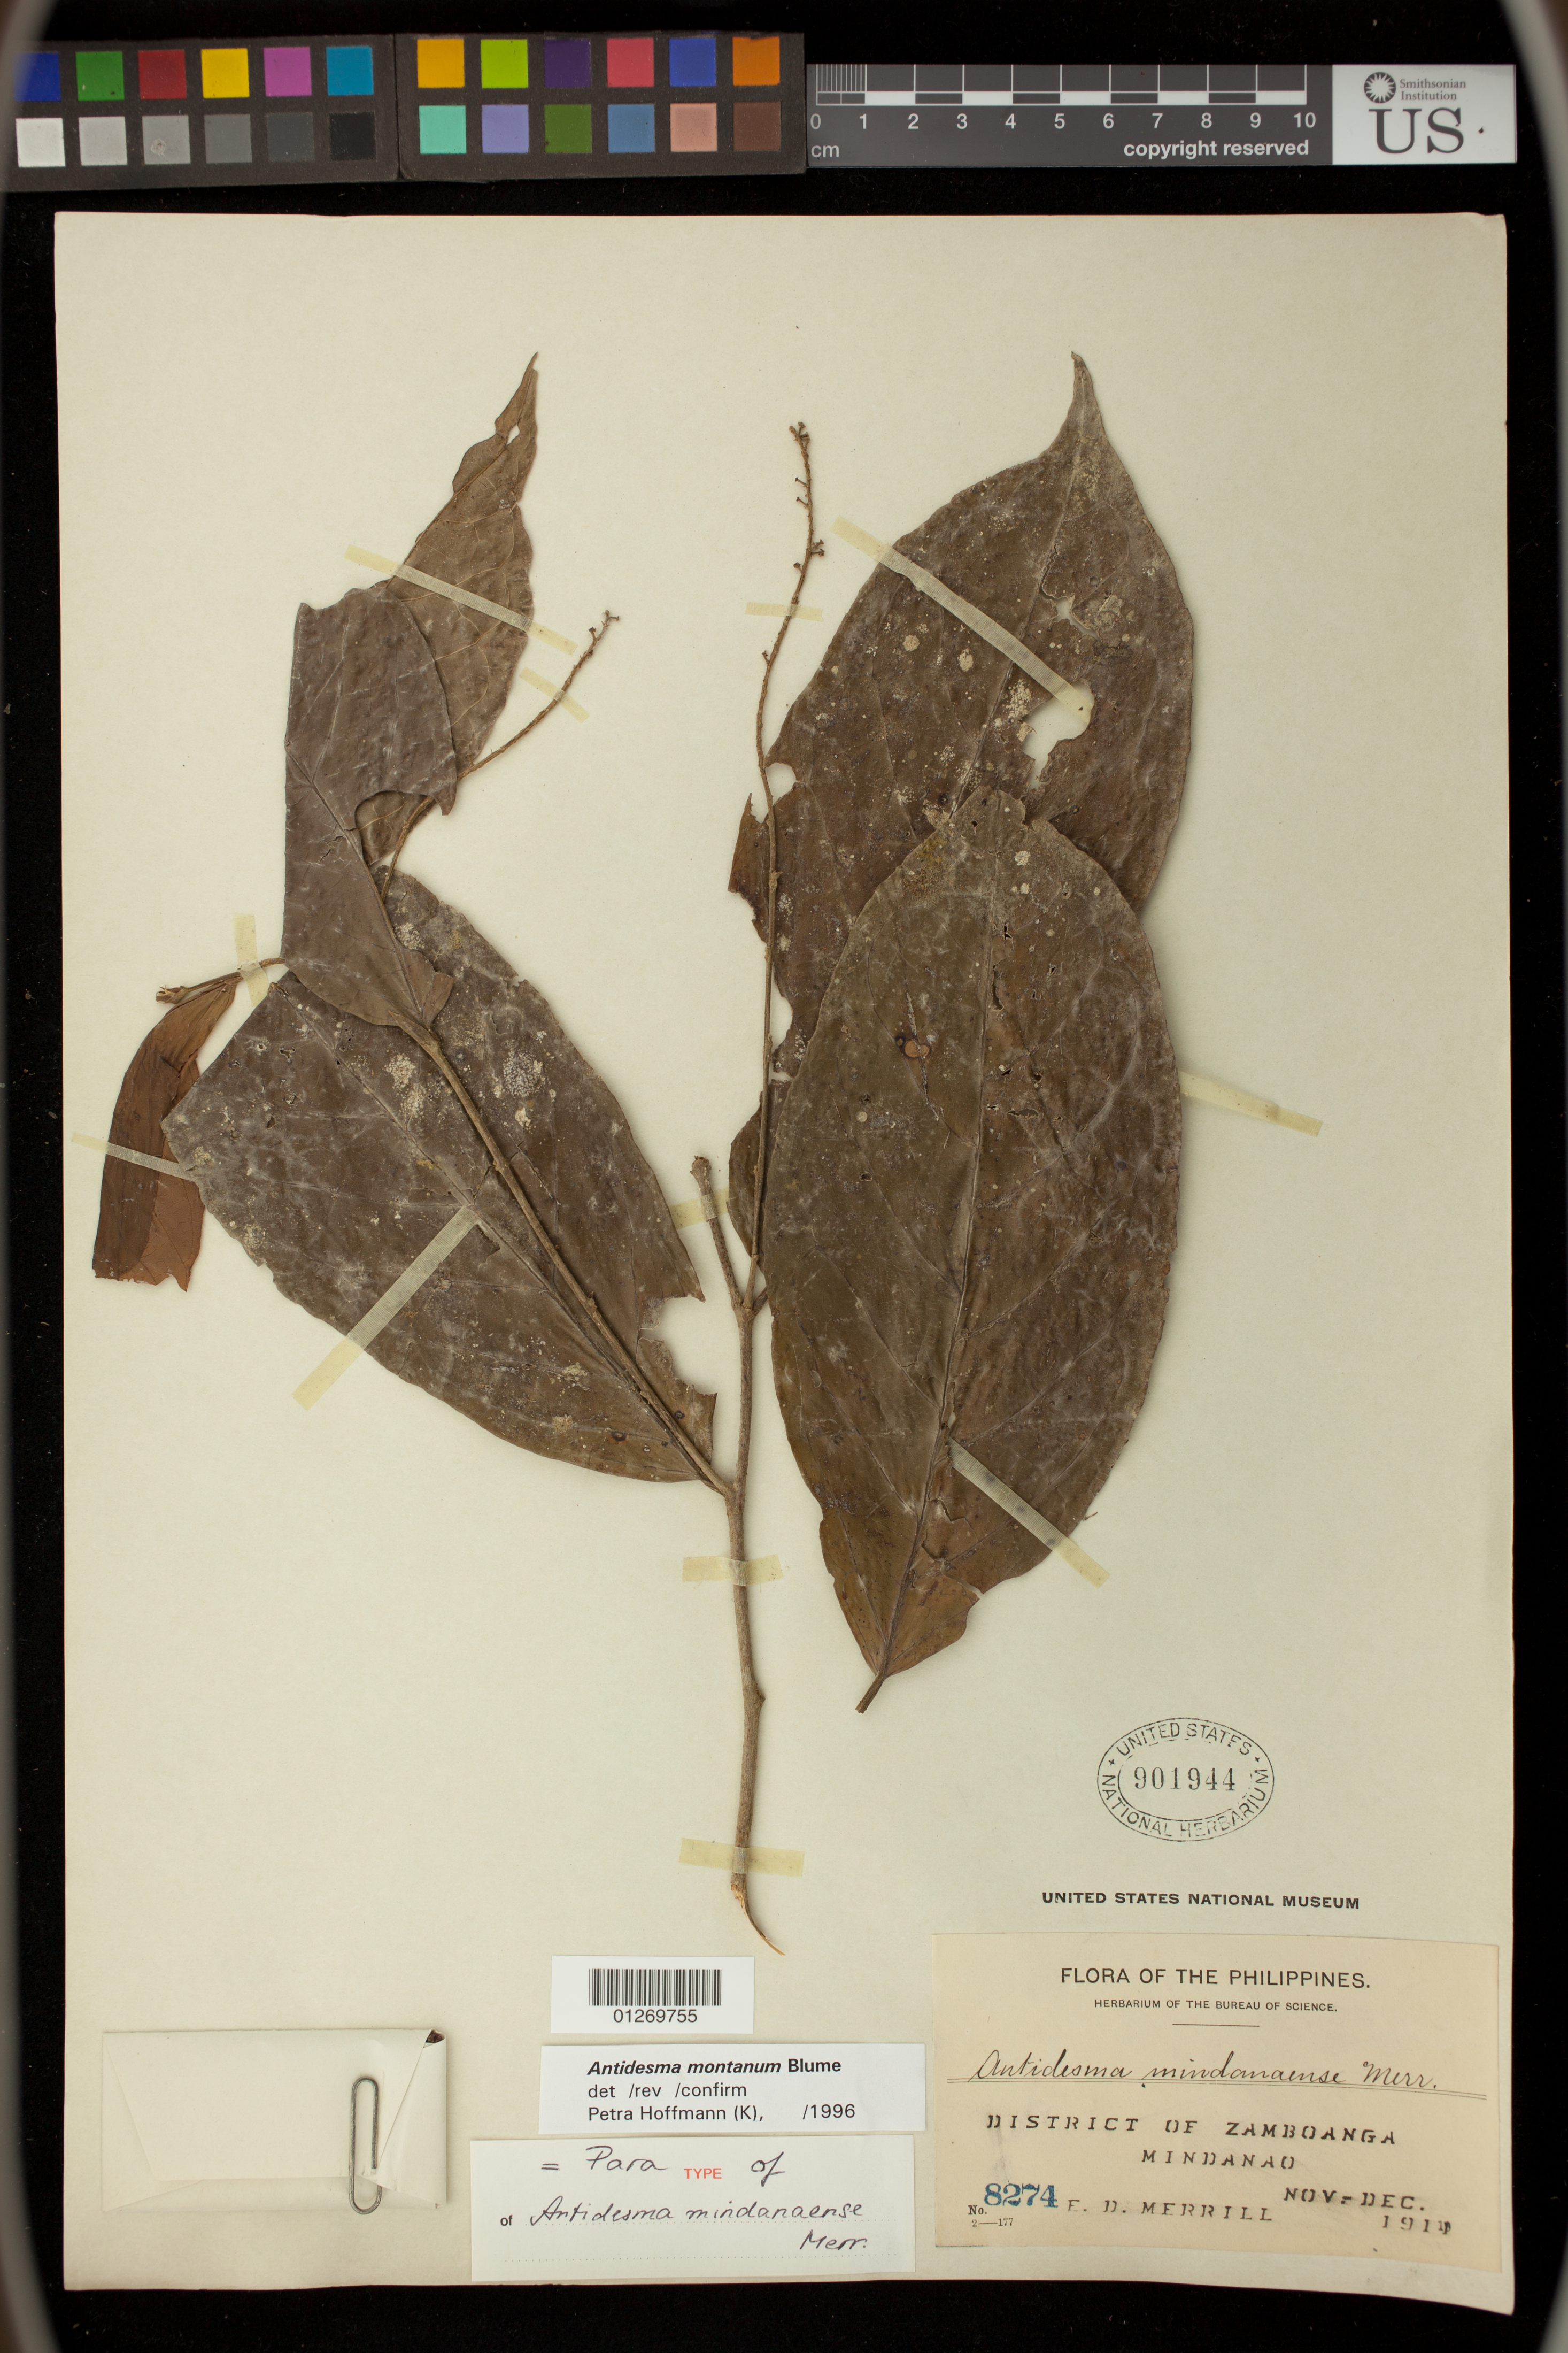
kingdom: Plantae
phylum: Tracheophyta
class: Magnoliopsida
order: Malpighiales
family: Phyllanthaceae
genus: Antidesma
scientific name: Antidesma montanum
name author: Blume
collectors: E. D. Merrill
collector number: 8274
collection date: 1911-11/1911-12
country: Philippines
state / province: Zamboanga Peninsula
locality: District of Zamboanga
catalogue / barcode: US 901944